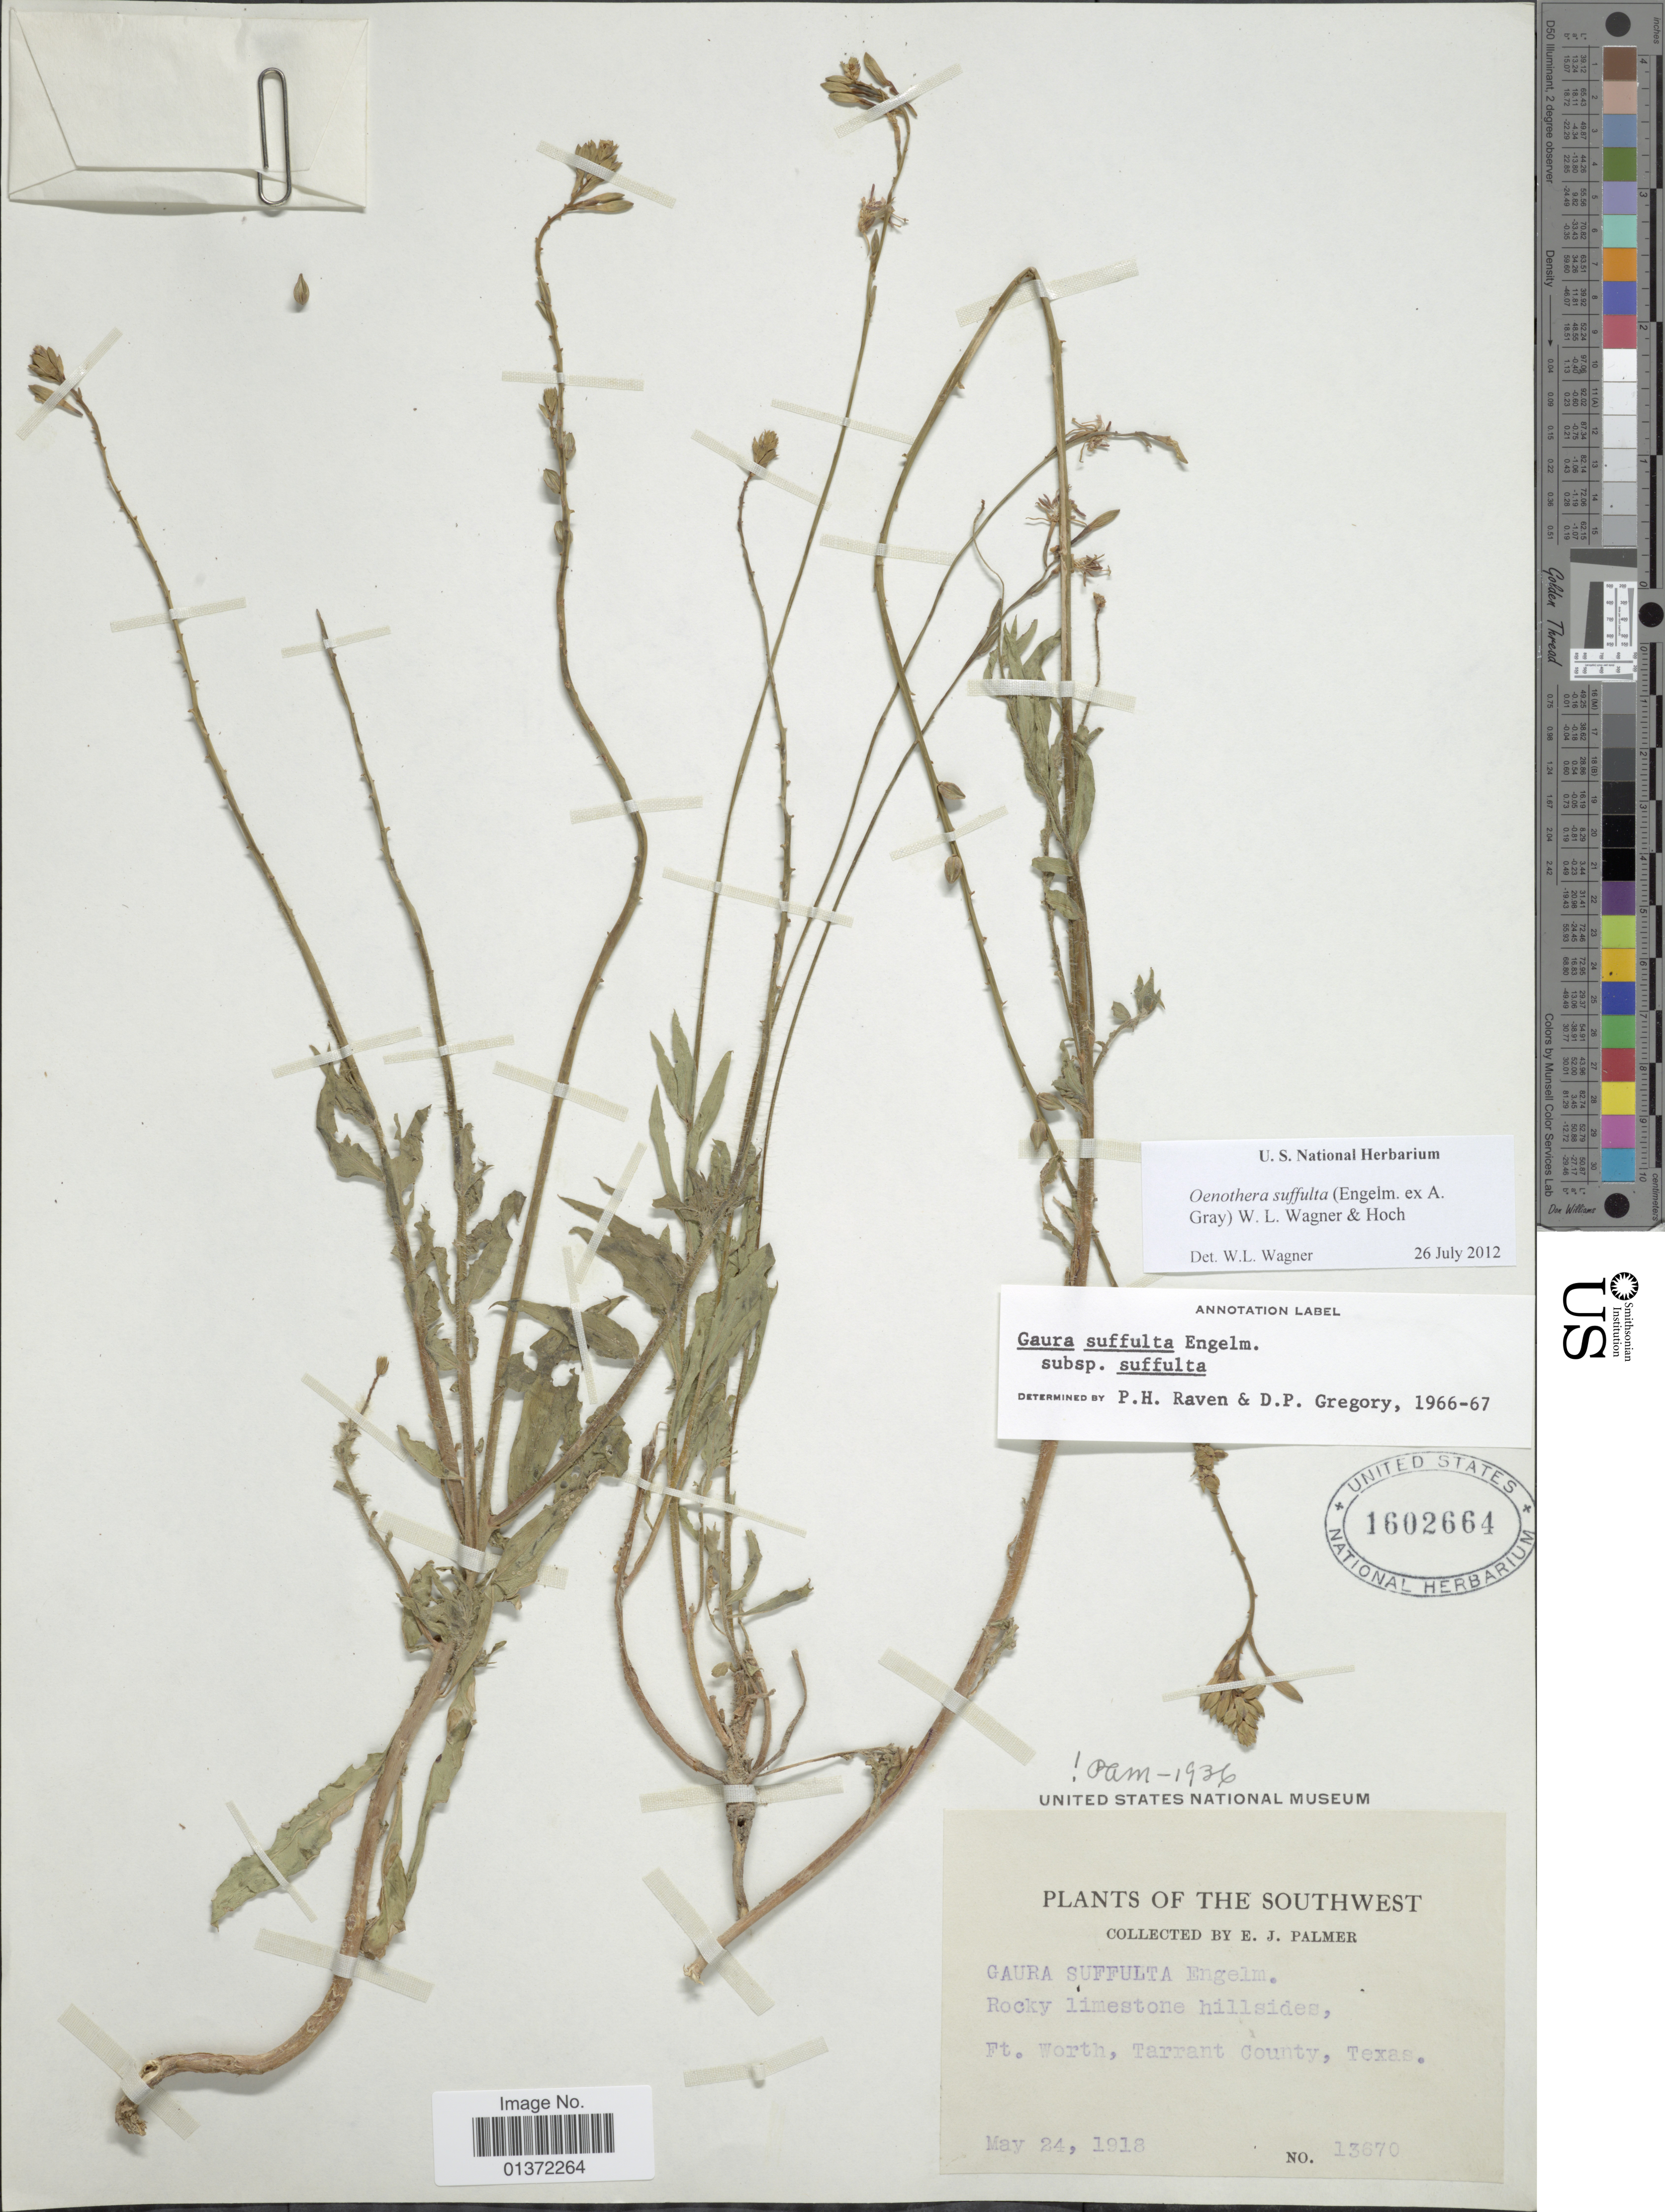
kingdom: Plantae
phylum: Tracheophyta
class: Magnoliopsida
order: Myrtales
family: Onagraceae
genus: Oenothera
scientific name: Oenothera suffulta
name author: (Engelm. ex A. Gray) W.L. Wagner & Hoch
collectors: E. J. Palmer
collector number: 13670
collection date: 1918-05-24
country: United States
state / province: Texas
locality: Southwest, Ft. Worth, Tarrant County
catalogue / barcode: US 1602664